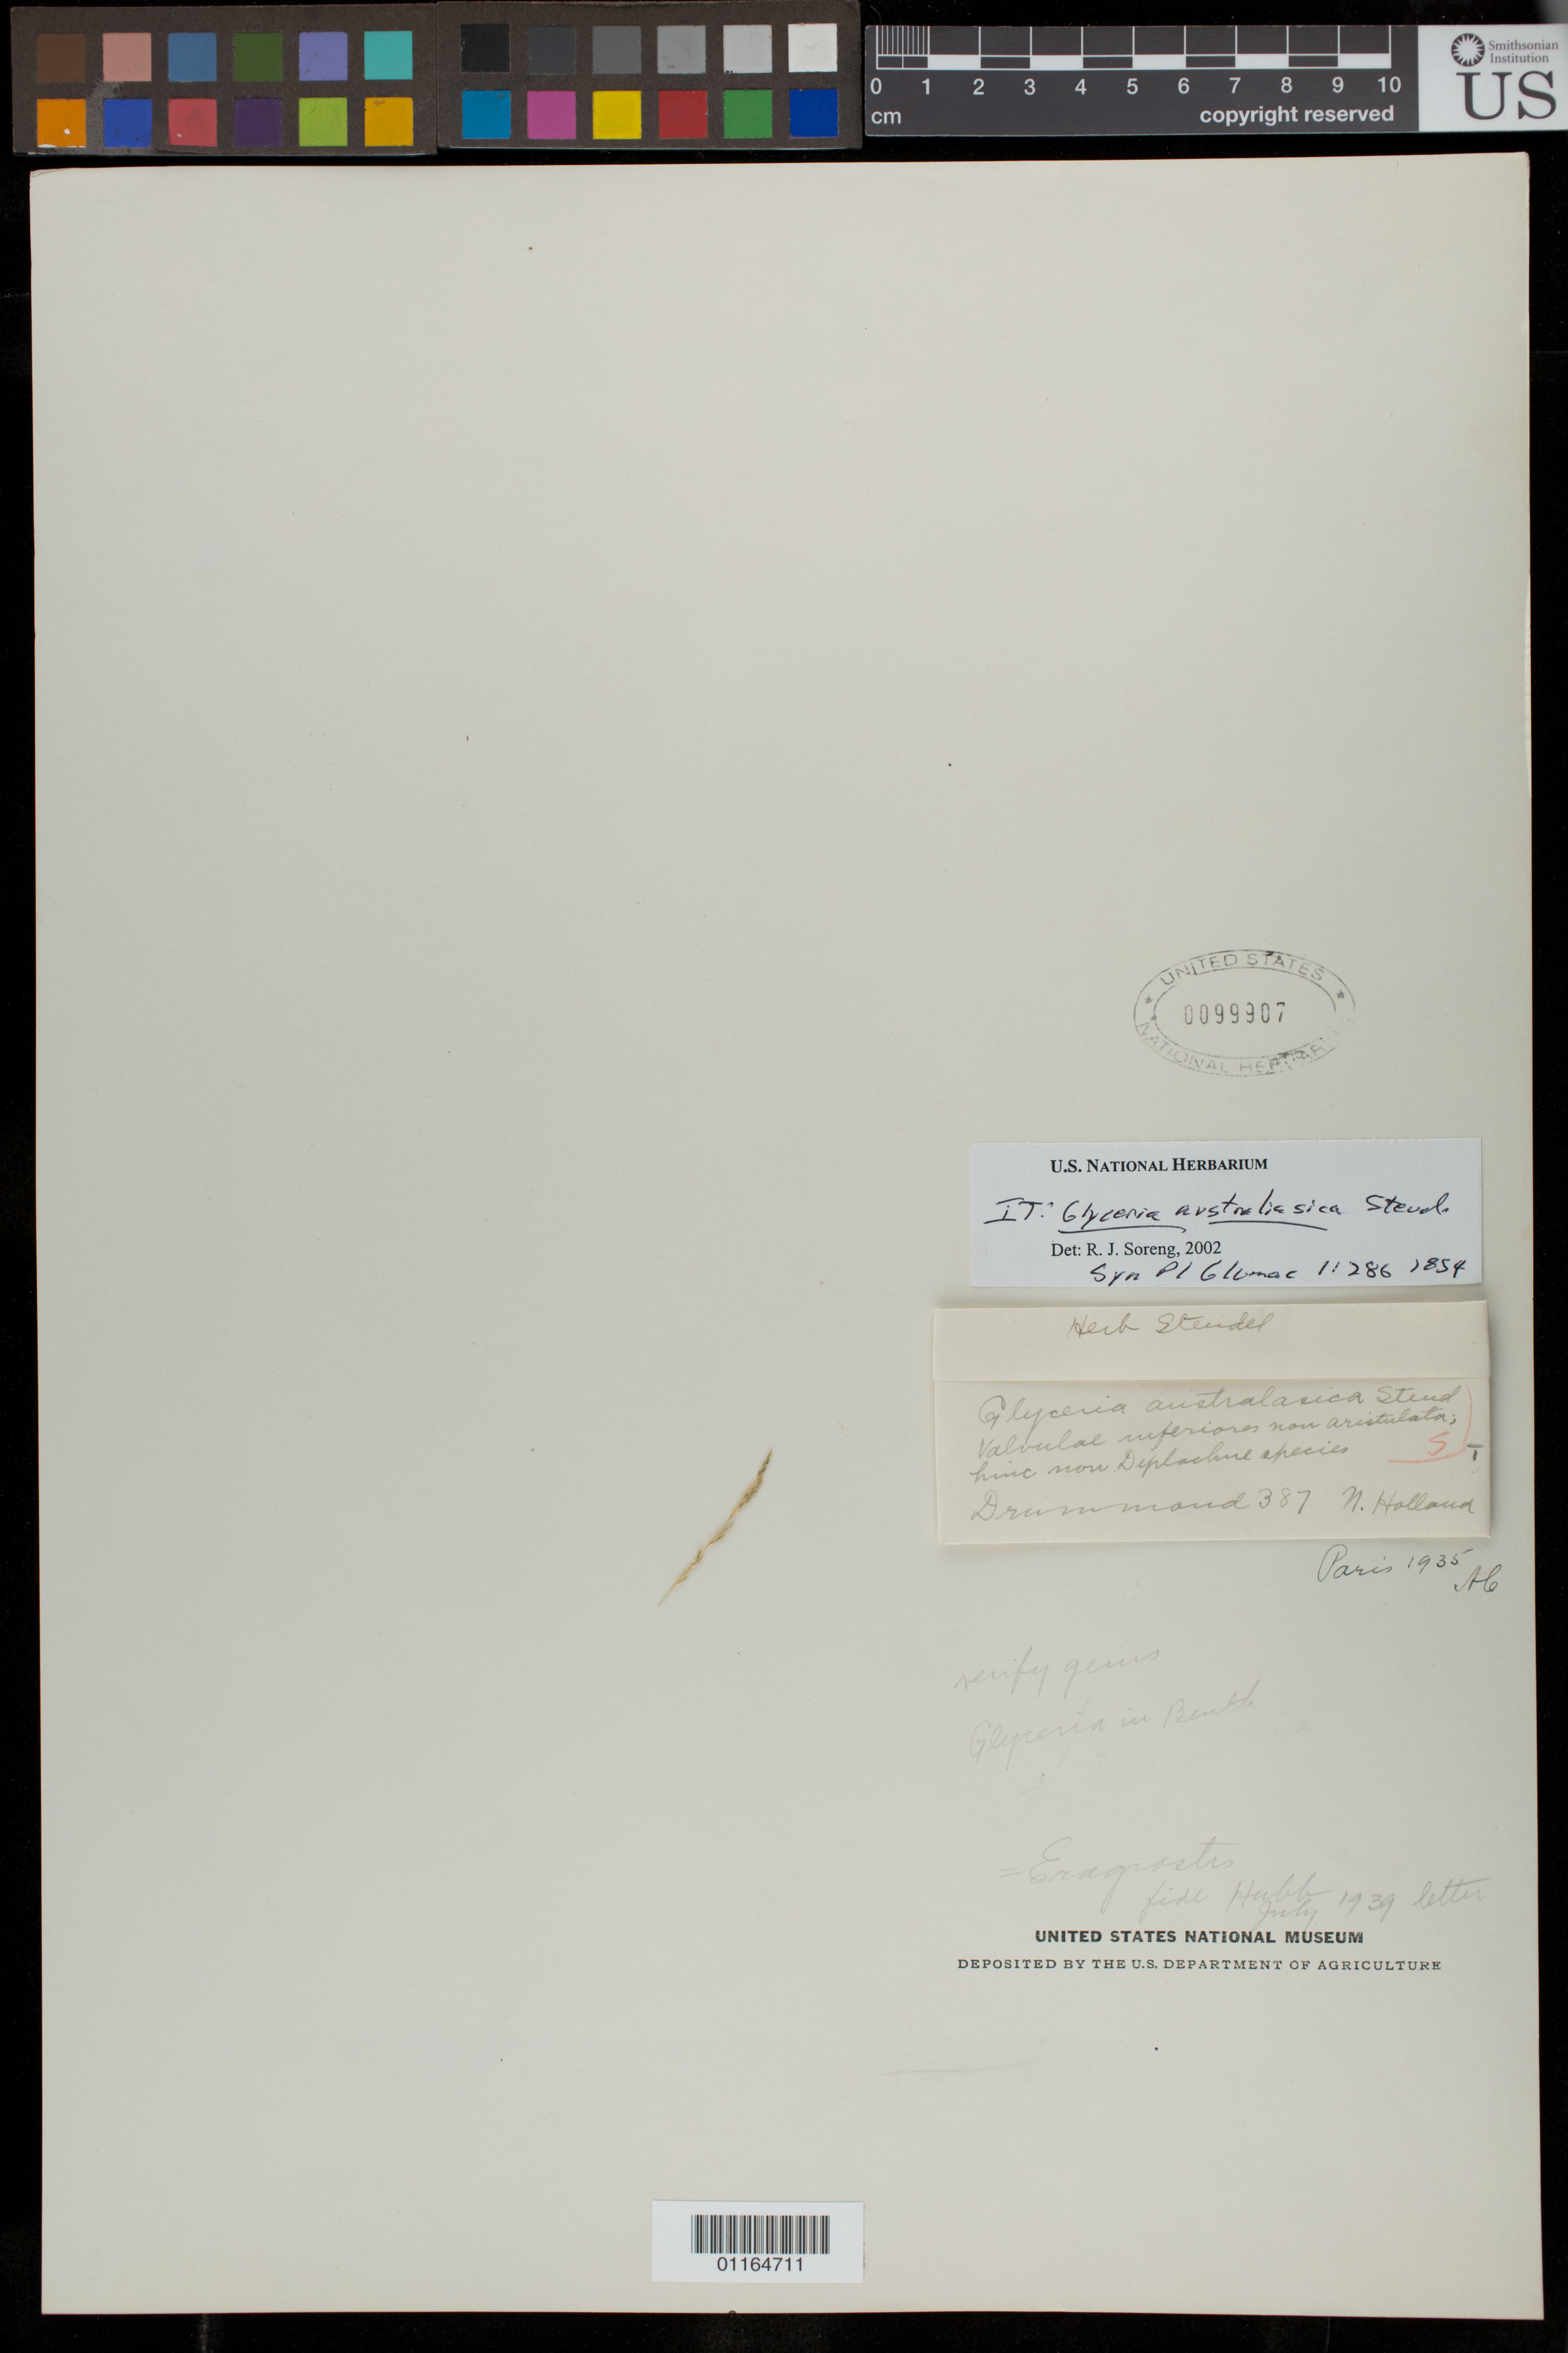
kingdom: Plantae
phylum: Tracheophyta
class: Liliopsida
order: Poales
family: Poaceae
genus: Glyceria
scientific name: Glyceria australasica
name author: Steud.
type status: Isotype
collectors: T. Drummond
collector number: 387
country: Australia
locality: N. Holland (?)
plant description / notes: Fragmentary material of type specimen ex herb. Steudel (Paris)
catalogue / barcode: US 99907